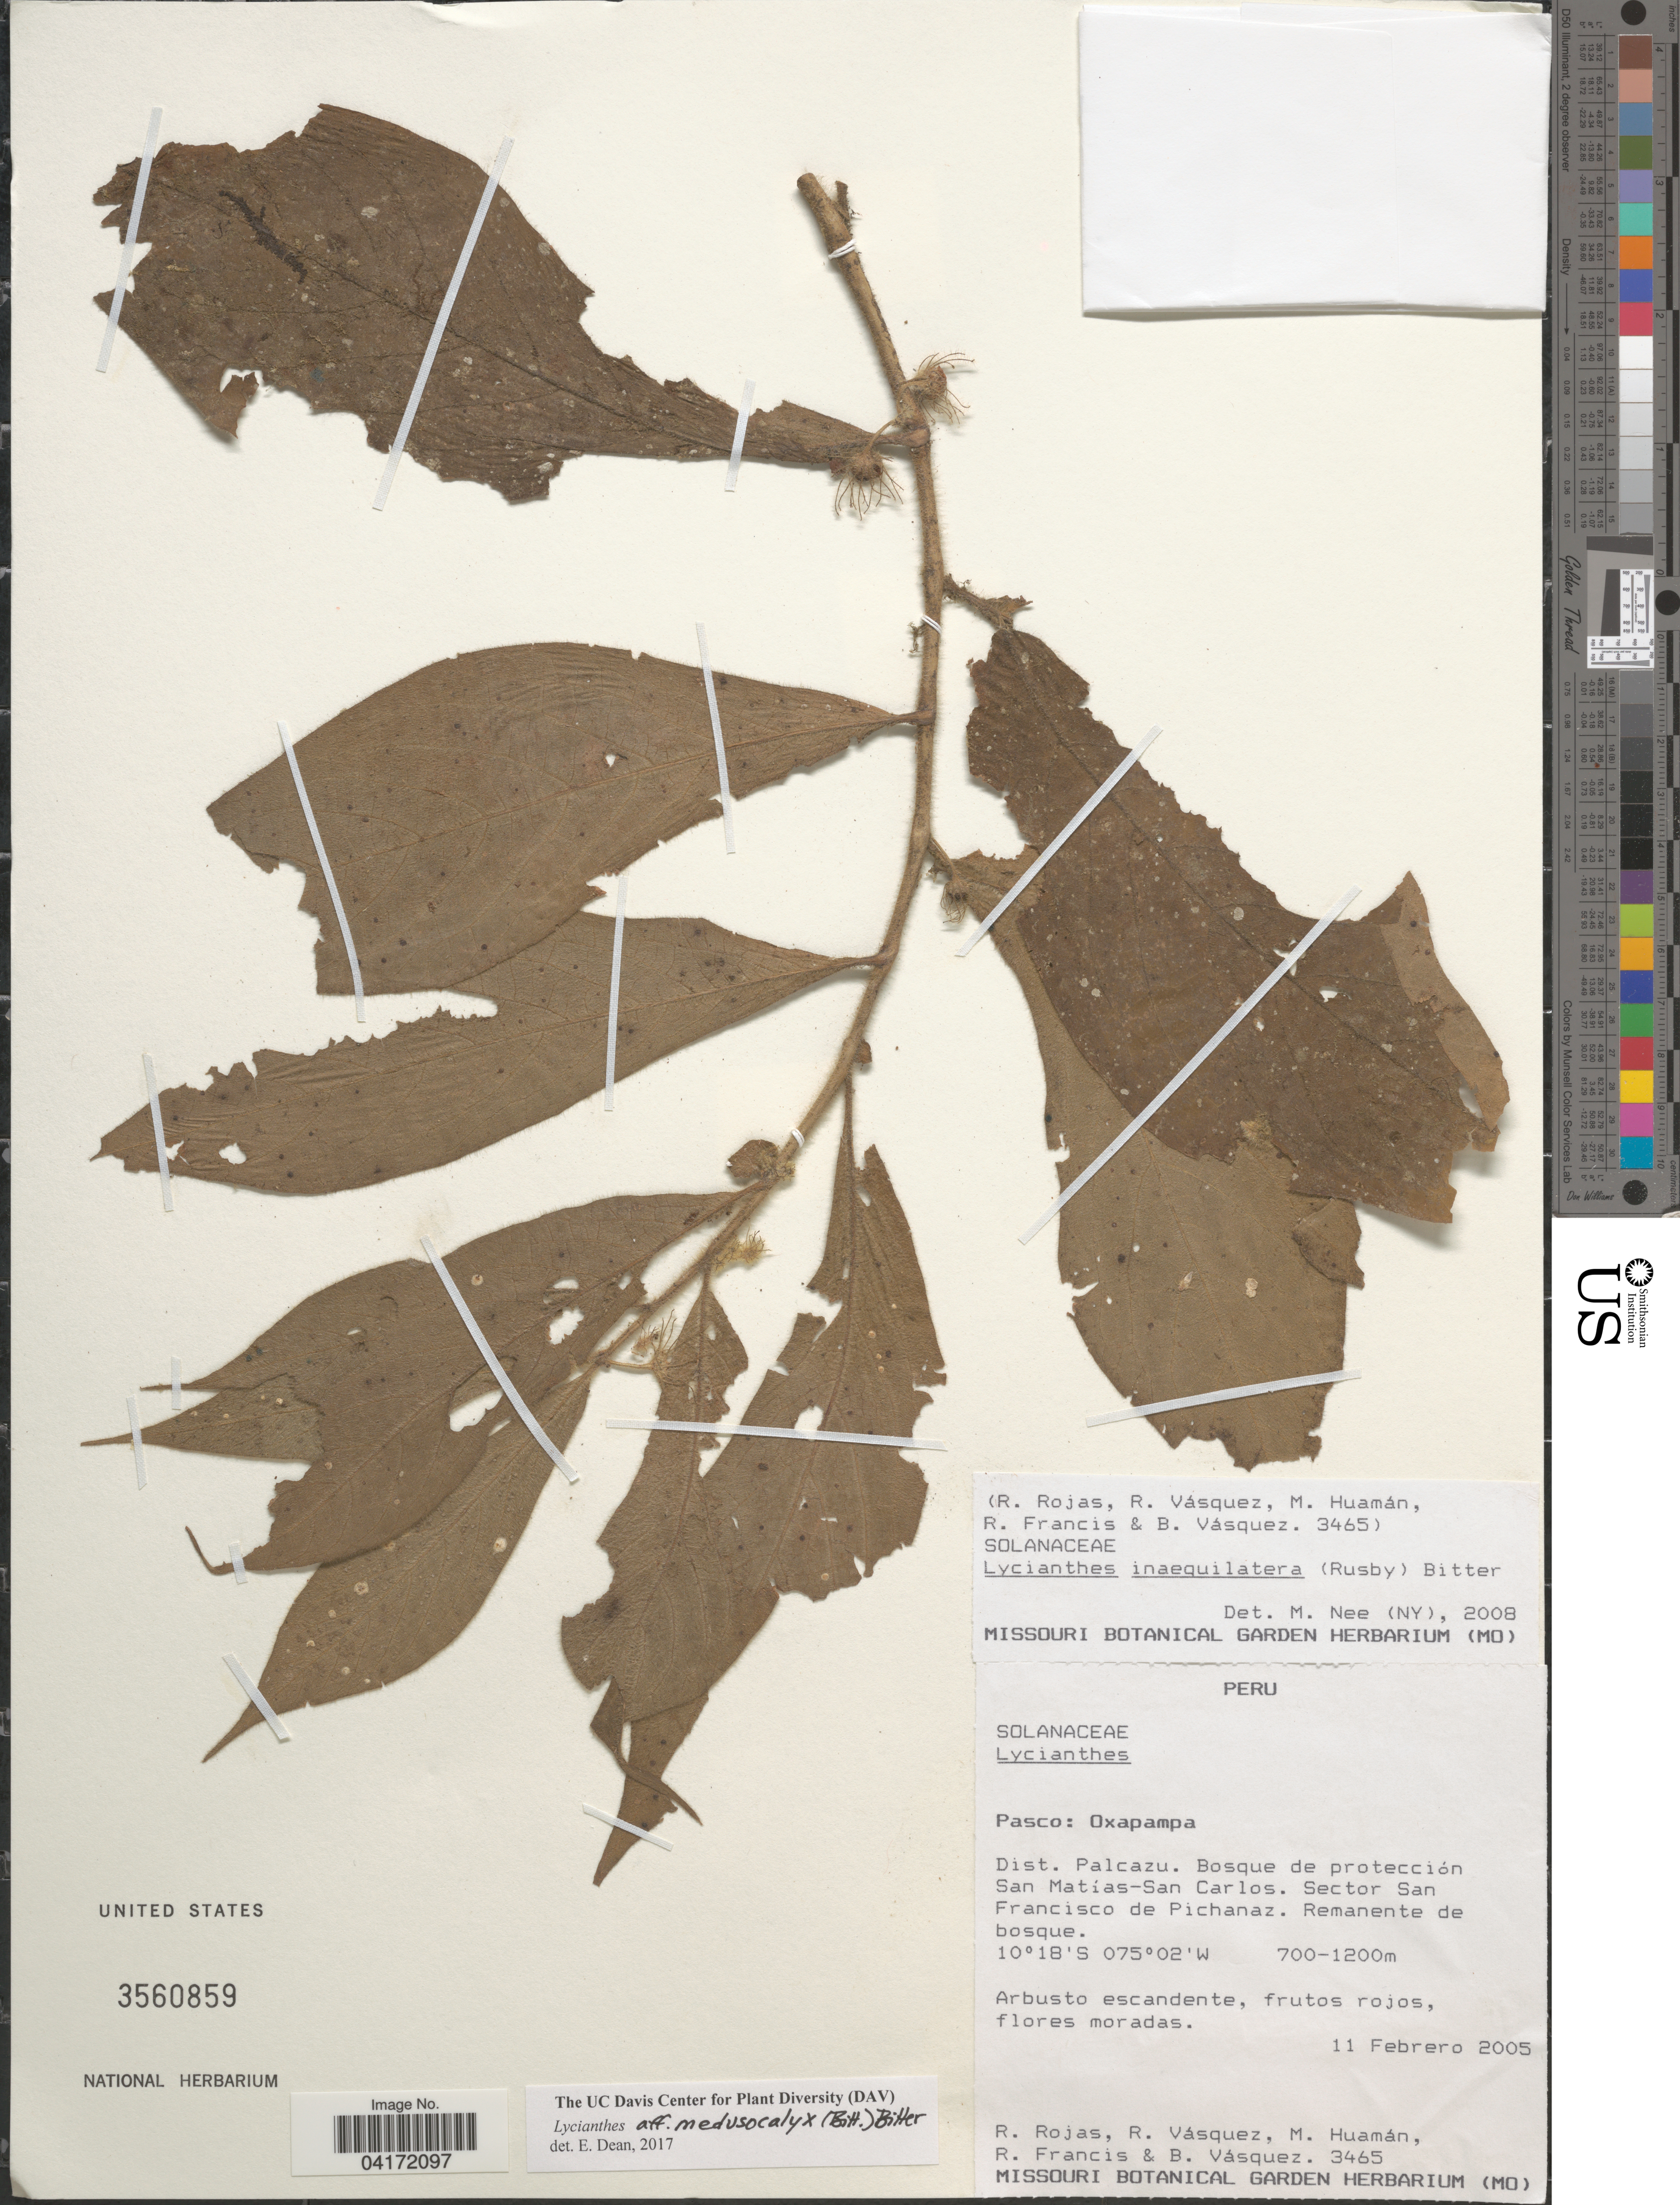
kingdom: Plantae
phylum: Tracheophyta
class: Magnoliopsida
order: Solanales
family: Solanaceae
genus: Lycianthes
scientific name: Lycianthes medusocalyx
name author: (Bitter) Bitter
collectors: R. Rojas, R. Vásquez, M. Huamán, R. Francis & B. Vasquez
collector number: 3465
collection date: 2005-02-11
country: Peru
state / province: Pasco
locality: Oxapampa. Dist. Palcazu. Bosque de protección San Matías-San Carlos. Sector San Francisco de Pichanaz.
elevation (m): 700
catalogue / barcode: US 3560859